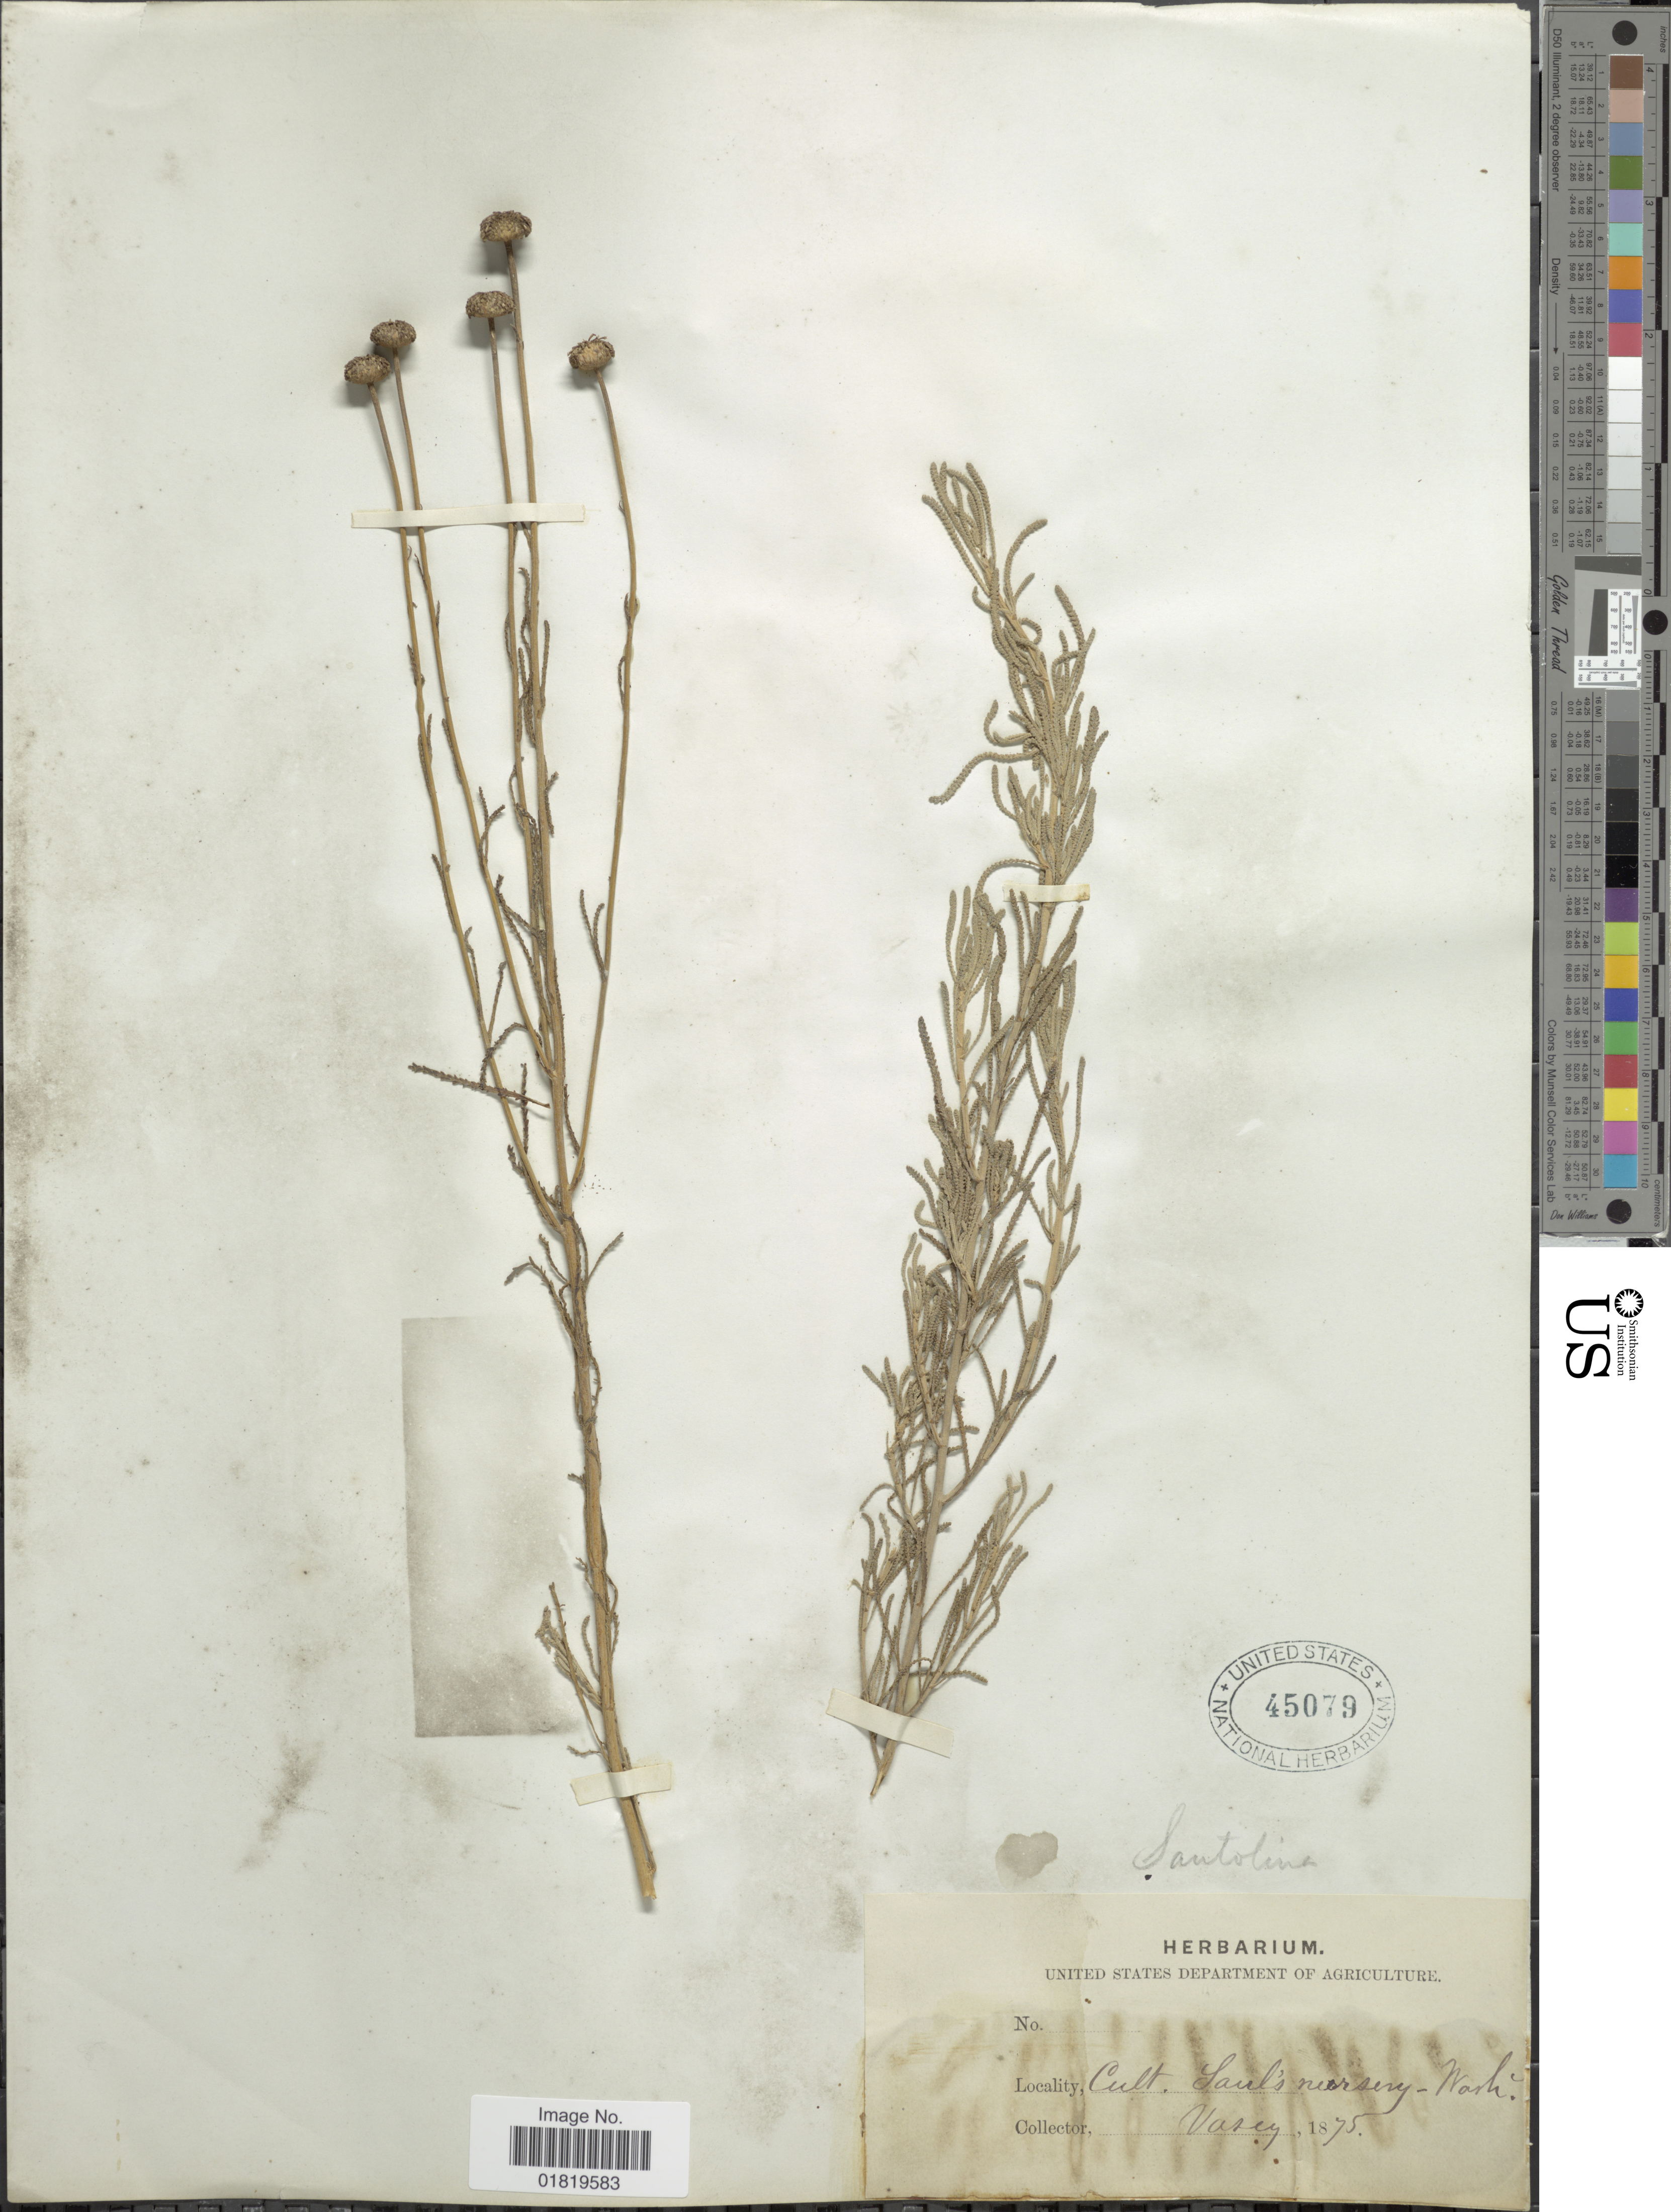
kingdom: Plantae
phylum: Tracheophyta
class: Magnoliopsida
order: Asterales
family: Asteraceae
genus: Santolina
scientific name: Santolina sp.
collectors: Vasey, --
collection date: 1875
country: United States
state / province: Washington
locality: Sauls nursery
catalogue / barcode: US 45079